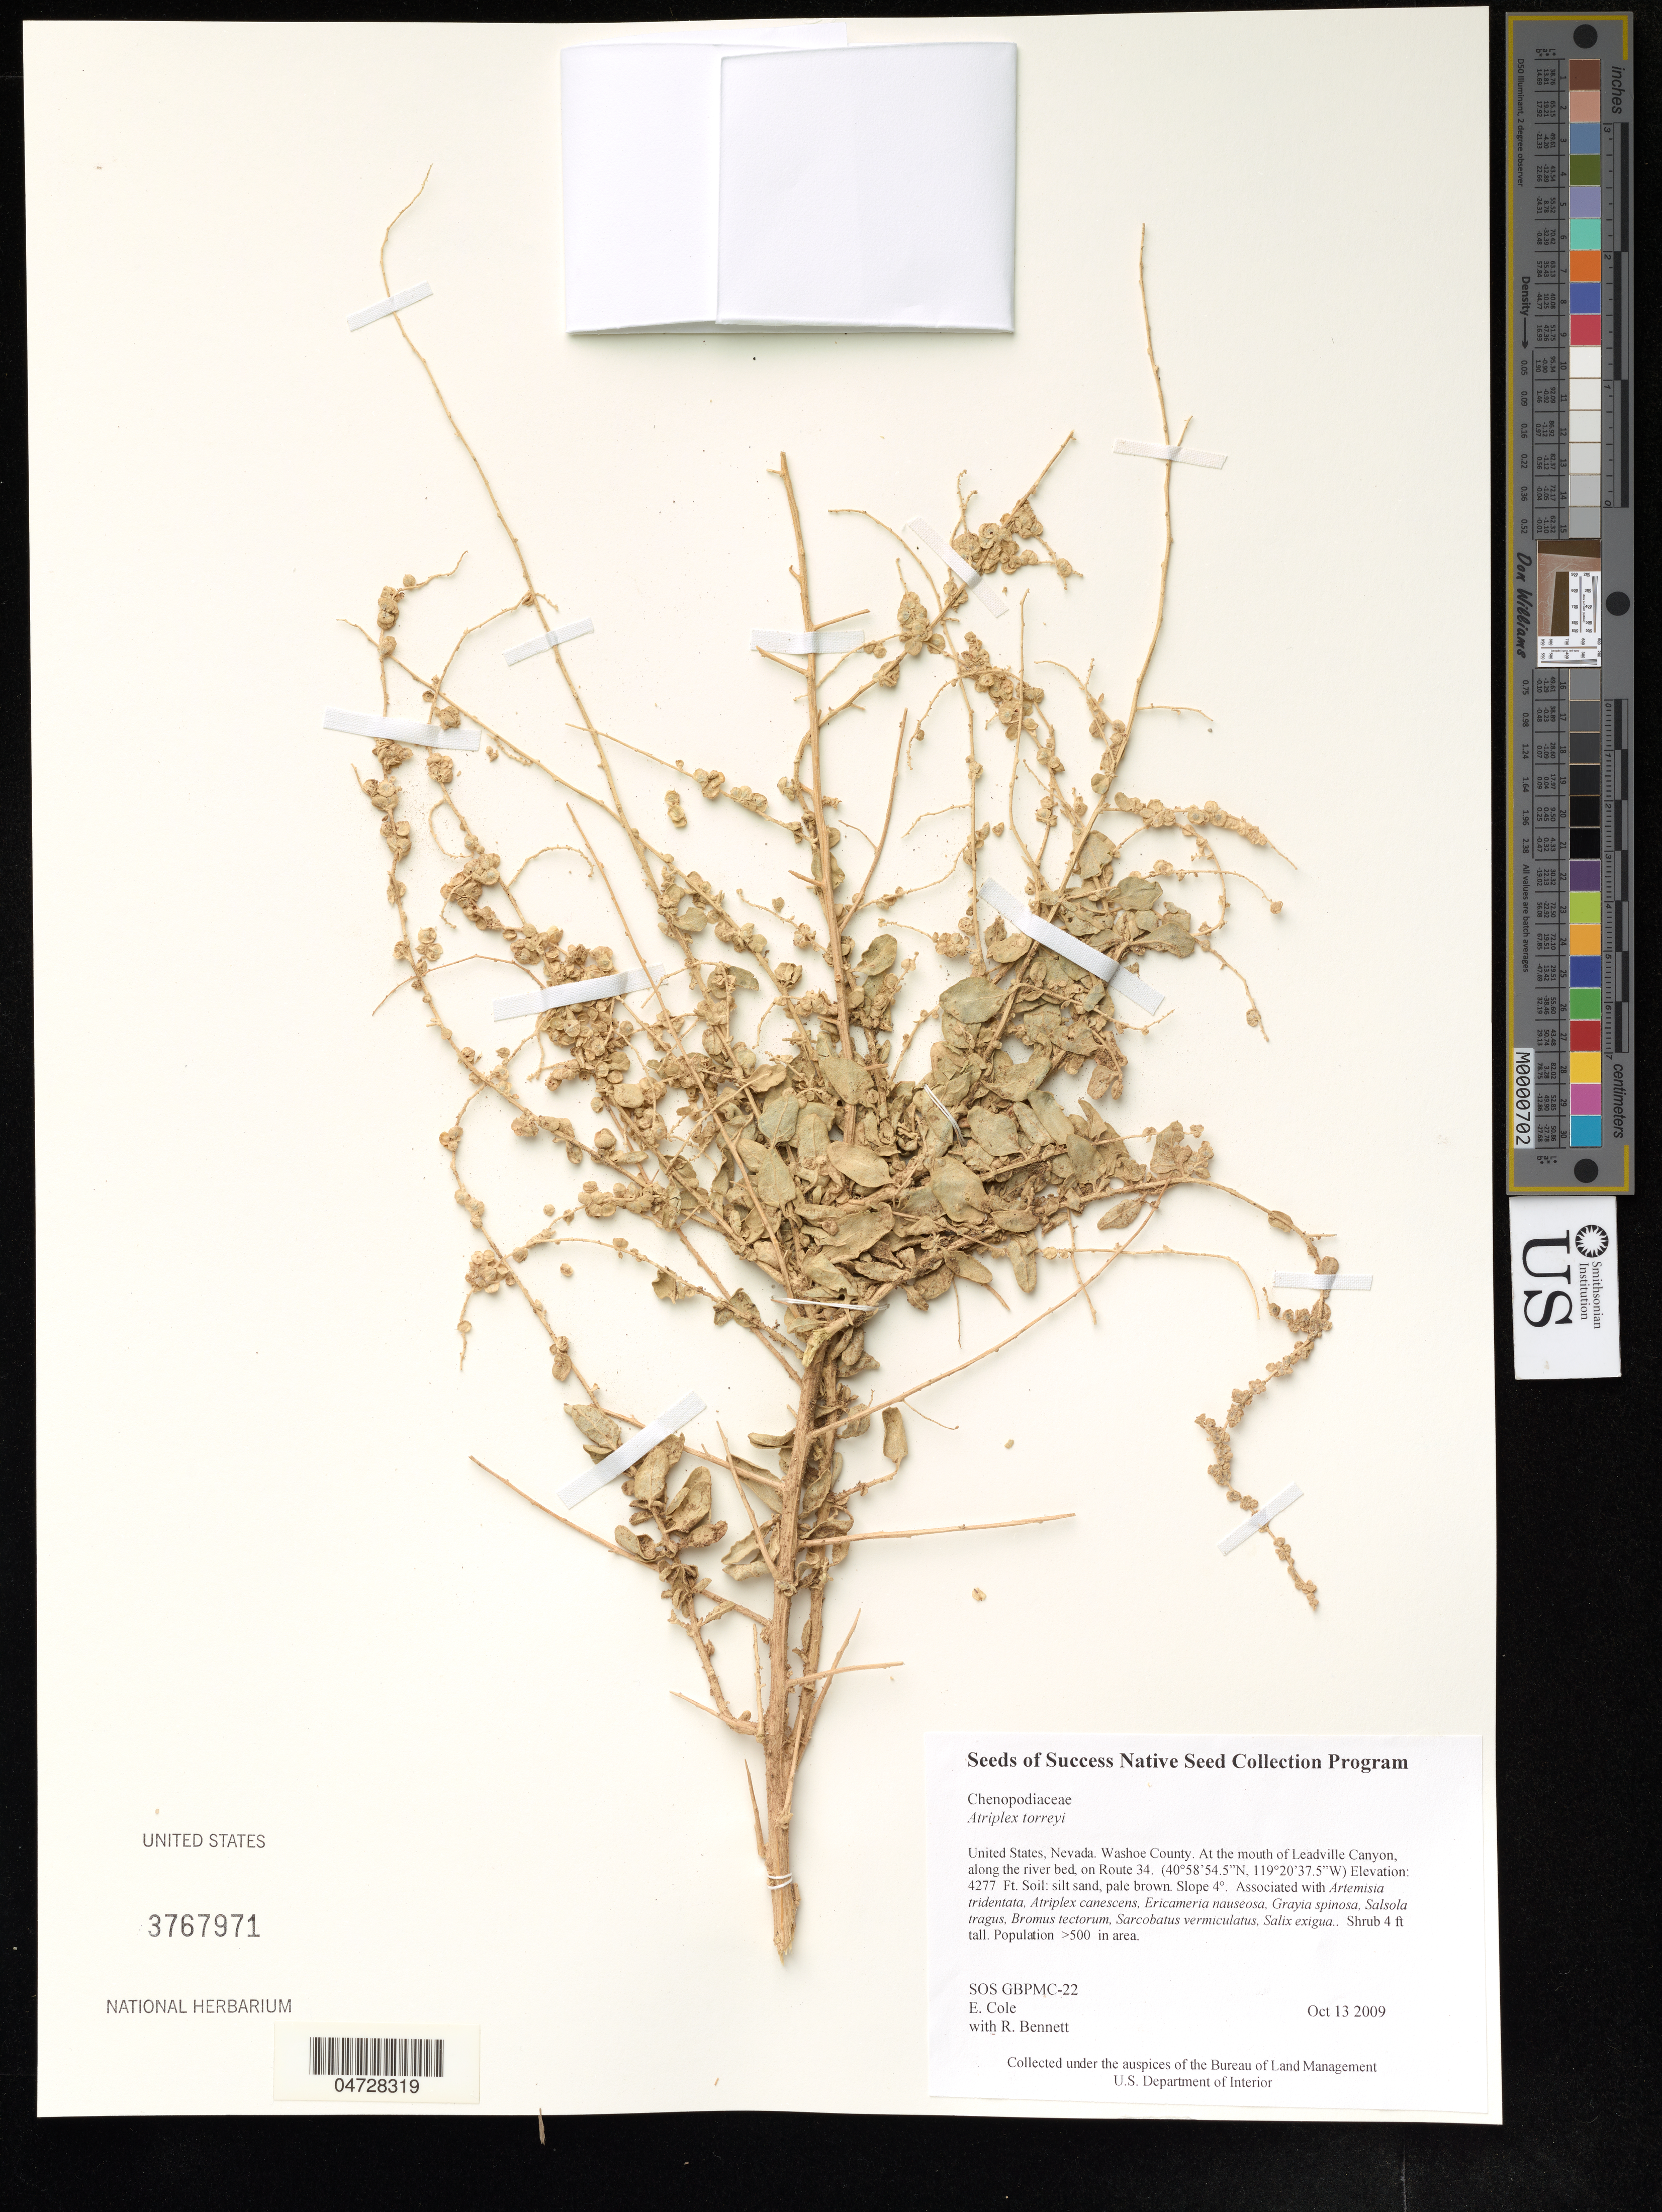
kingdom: Plantae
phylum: Tracheophyta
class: Magnoliopsida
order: Caryophyllales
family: Amaranthaceae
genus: Atriplex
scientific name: Atriplex torreyi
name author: (S. Watson) S. Watson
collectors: E. Cole & R. Bennett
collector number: SOS GBPMC-22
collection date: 2009-10-13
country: United States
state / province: Nevada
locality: Washoe County. At the mouth of Leadville Canyon, along the river bed, on Route 34.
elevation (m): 1304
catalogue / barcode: US 3767971